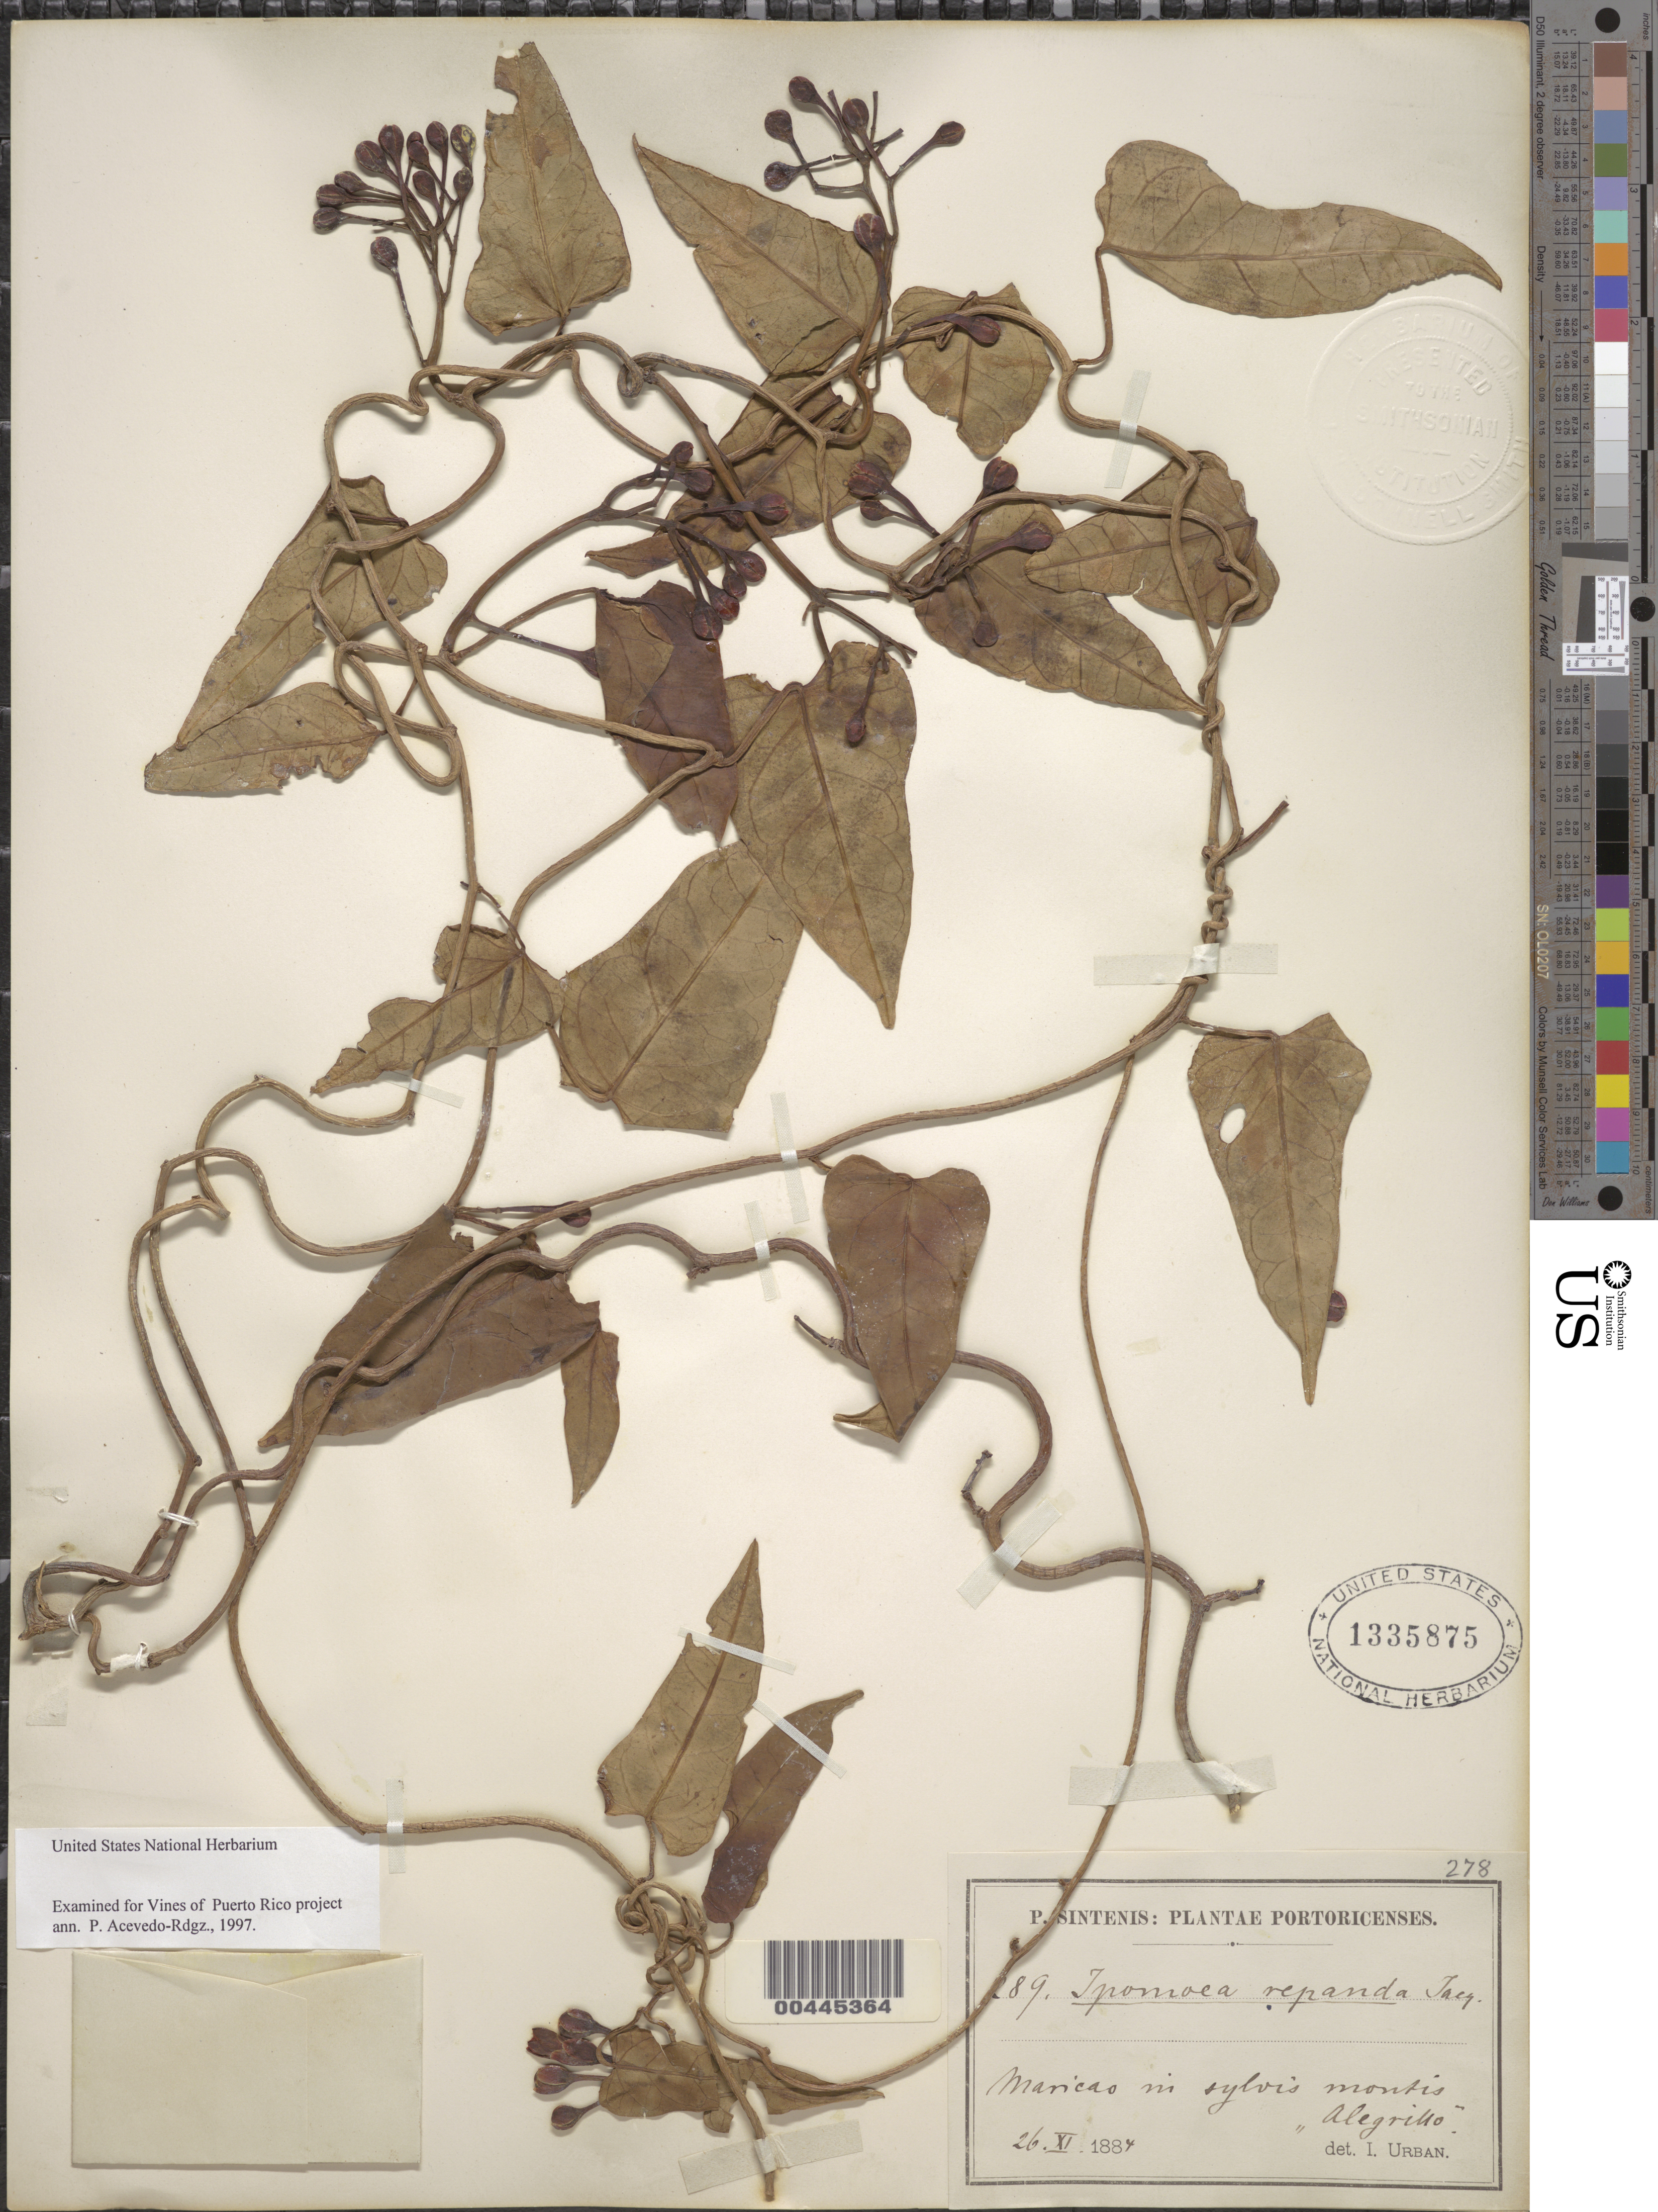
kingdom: Plantae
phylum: Tracheophyta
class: Magnoliopsida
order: Solanales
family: Convolvulaceae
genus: Ipomoea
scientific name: Ipomoea repanda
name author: Jacq.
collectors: P. Sintenis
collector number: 289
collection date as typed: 26 Nov 1884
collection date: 1884-11-26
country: Puerto Rico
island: Greater Antilles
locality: Maricao. In sylvis montis "Alegrillo".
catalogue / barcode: US 1335875